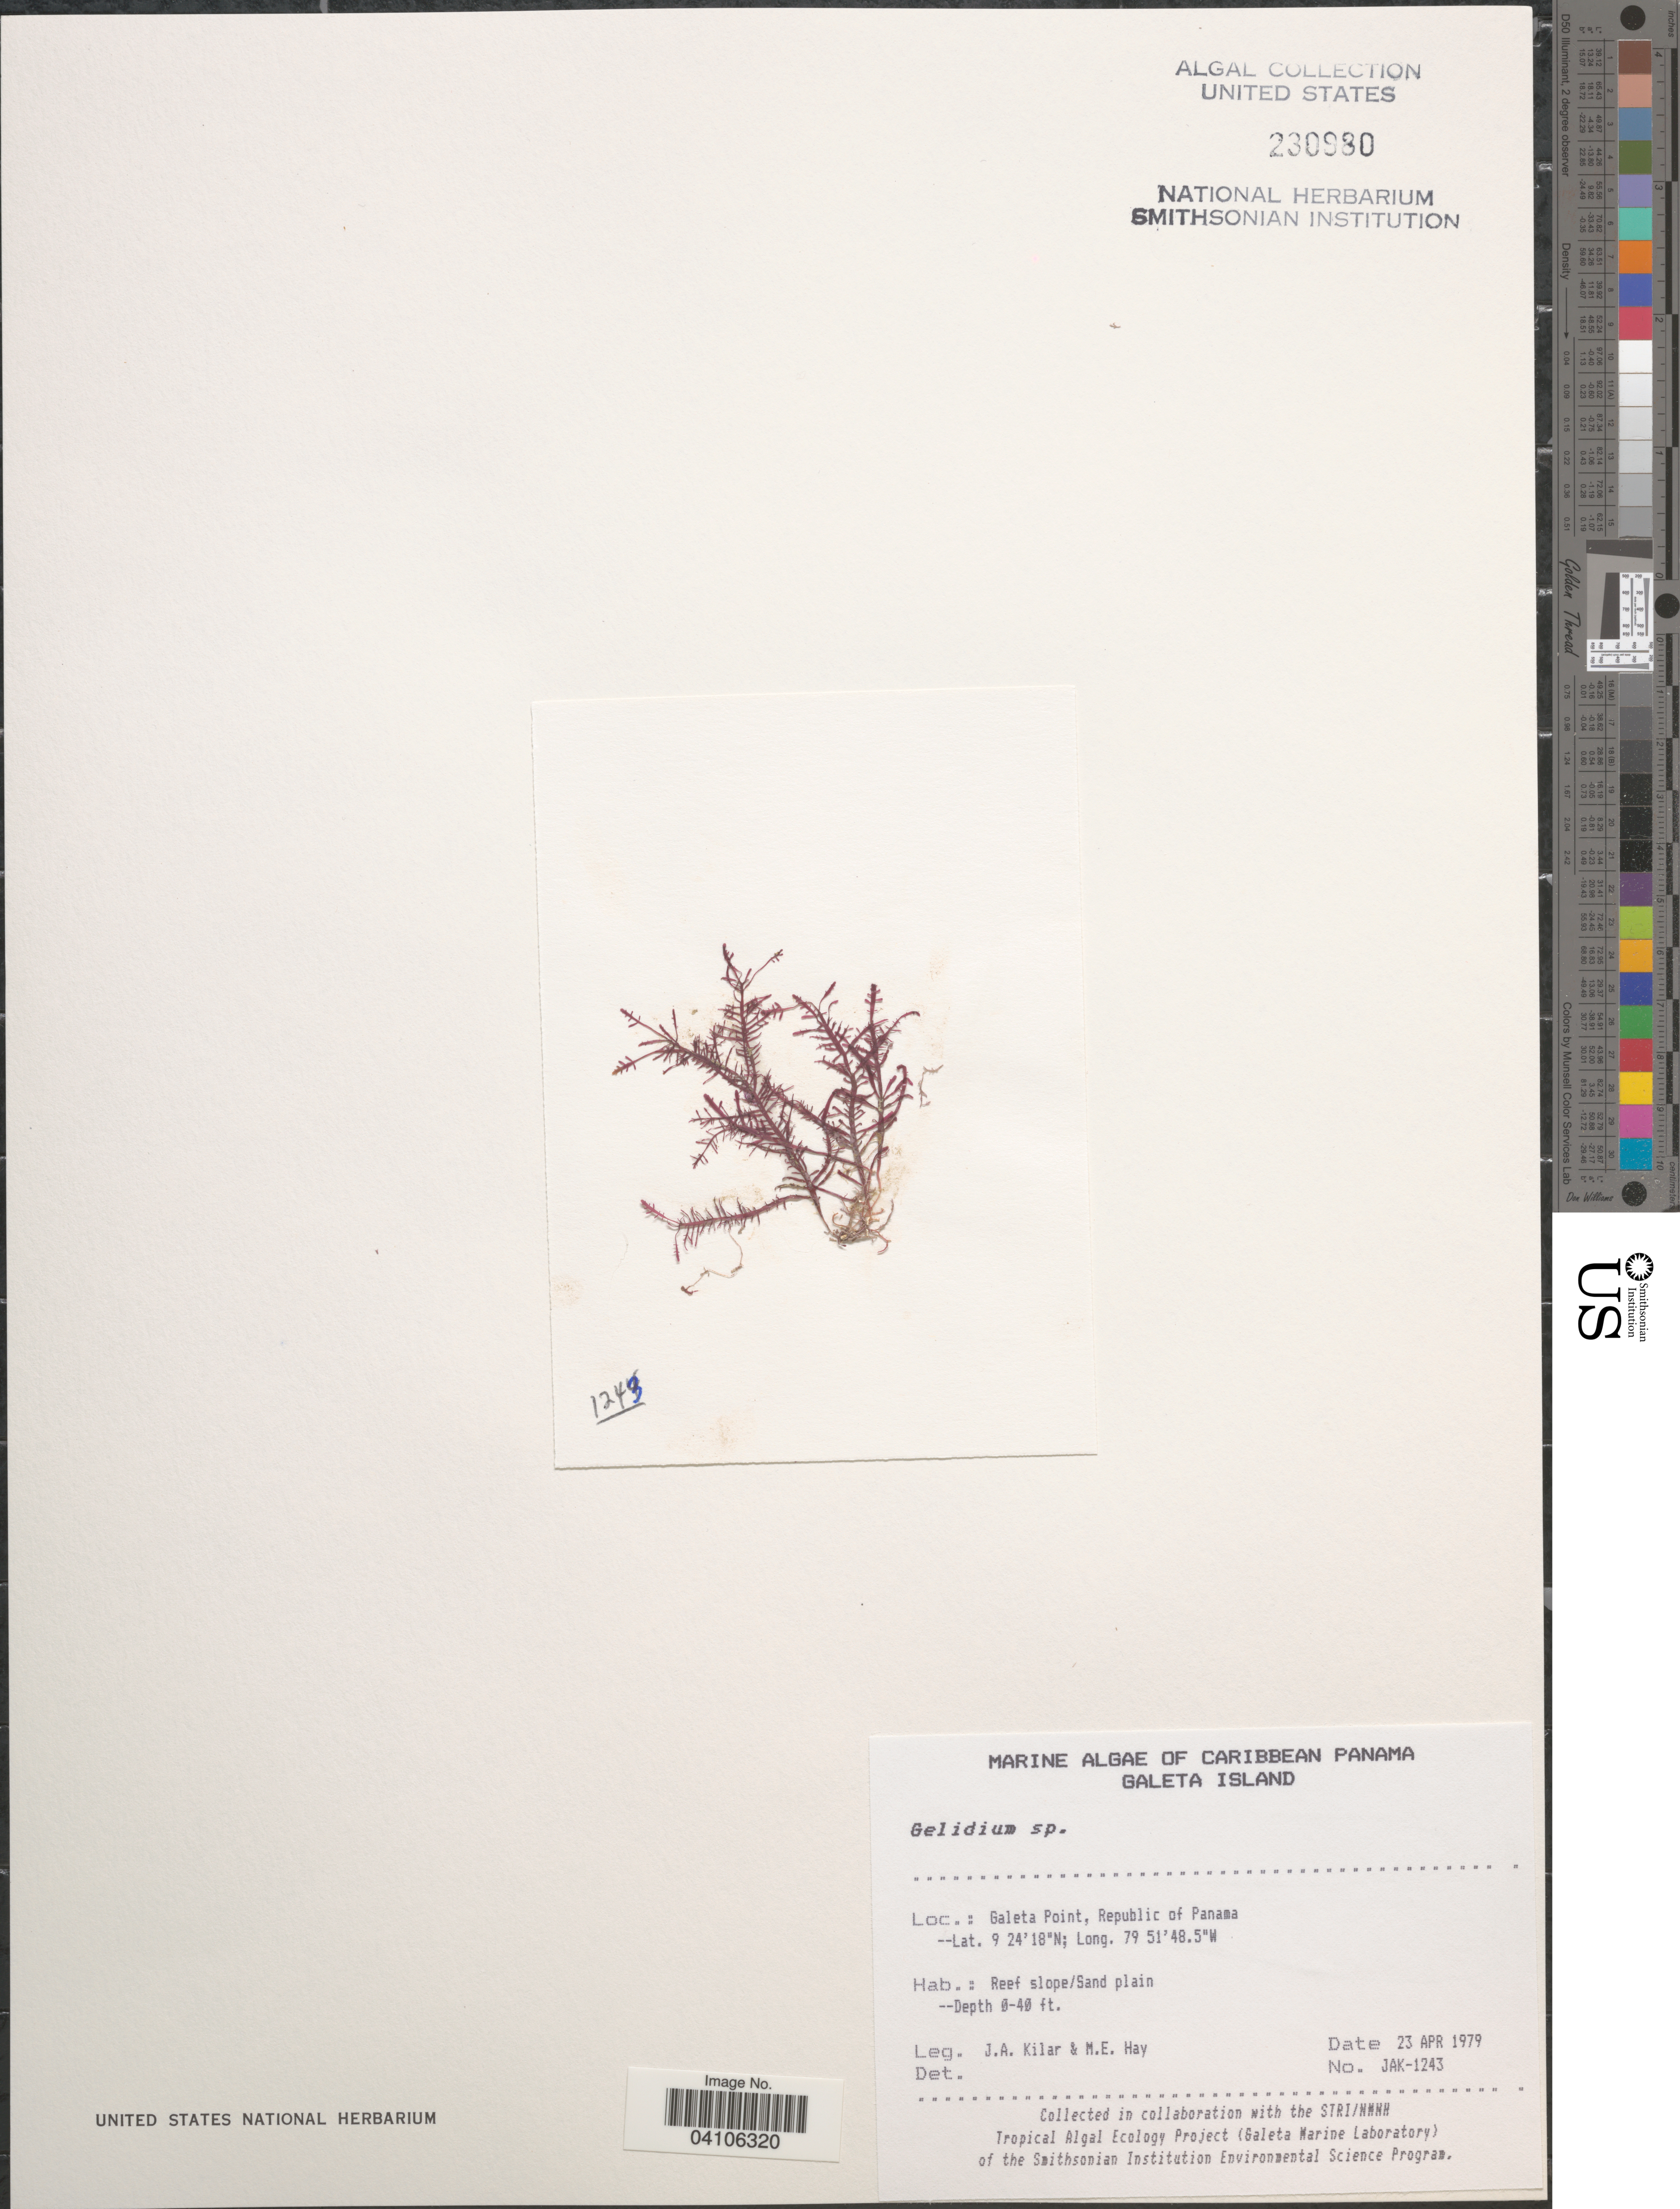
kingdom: Plantae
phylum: Rhodophyta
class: Florideophyceae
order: Gelidiales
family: Gelidiaceae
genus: Gelidium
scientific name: Gelidium sp.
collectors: J. A. Kilar & M. E. Hay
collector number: JAK-1243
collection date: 1979-04-23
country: Panama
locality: Caribbean Panama. Galeta Island. Galeta Point, Republic of Panama.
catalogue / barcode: US 230980